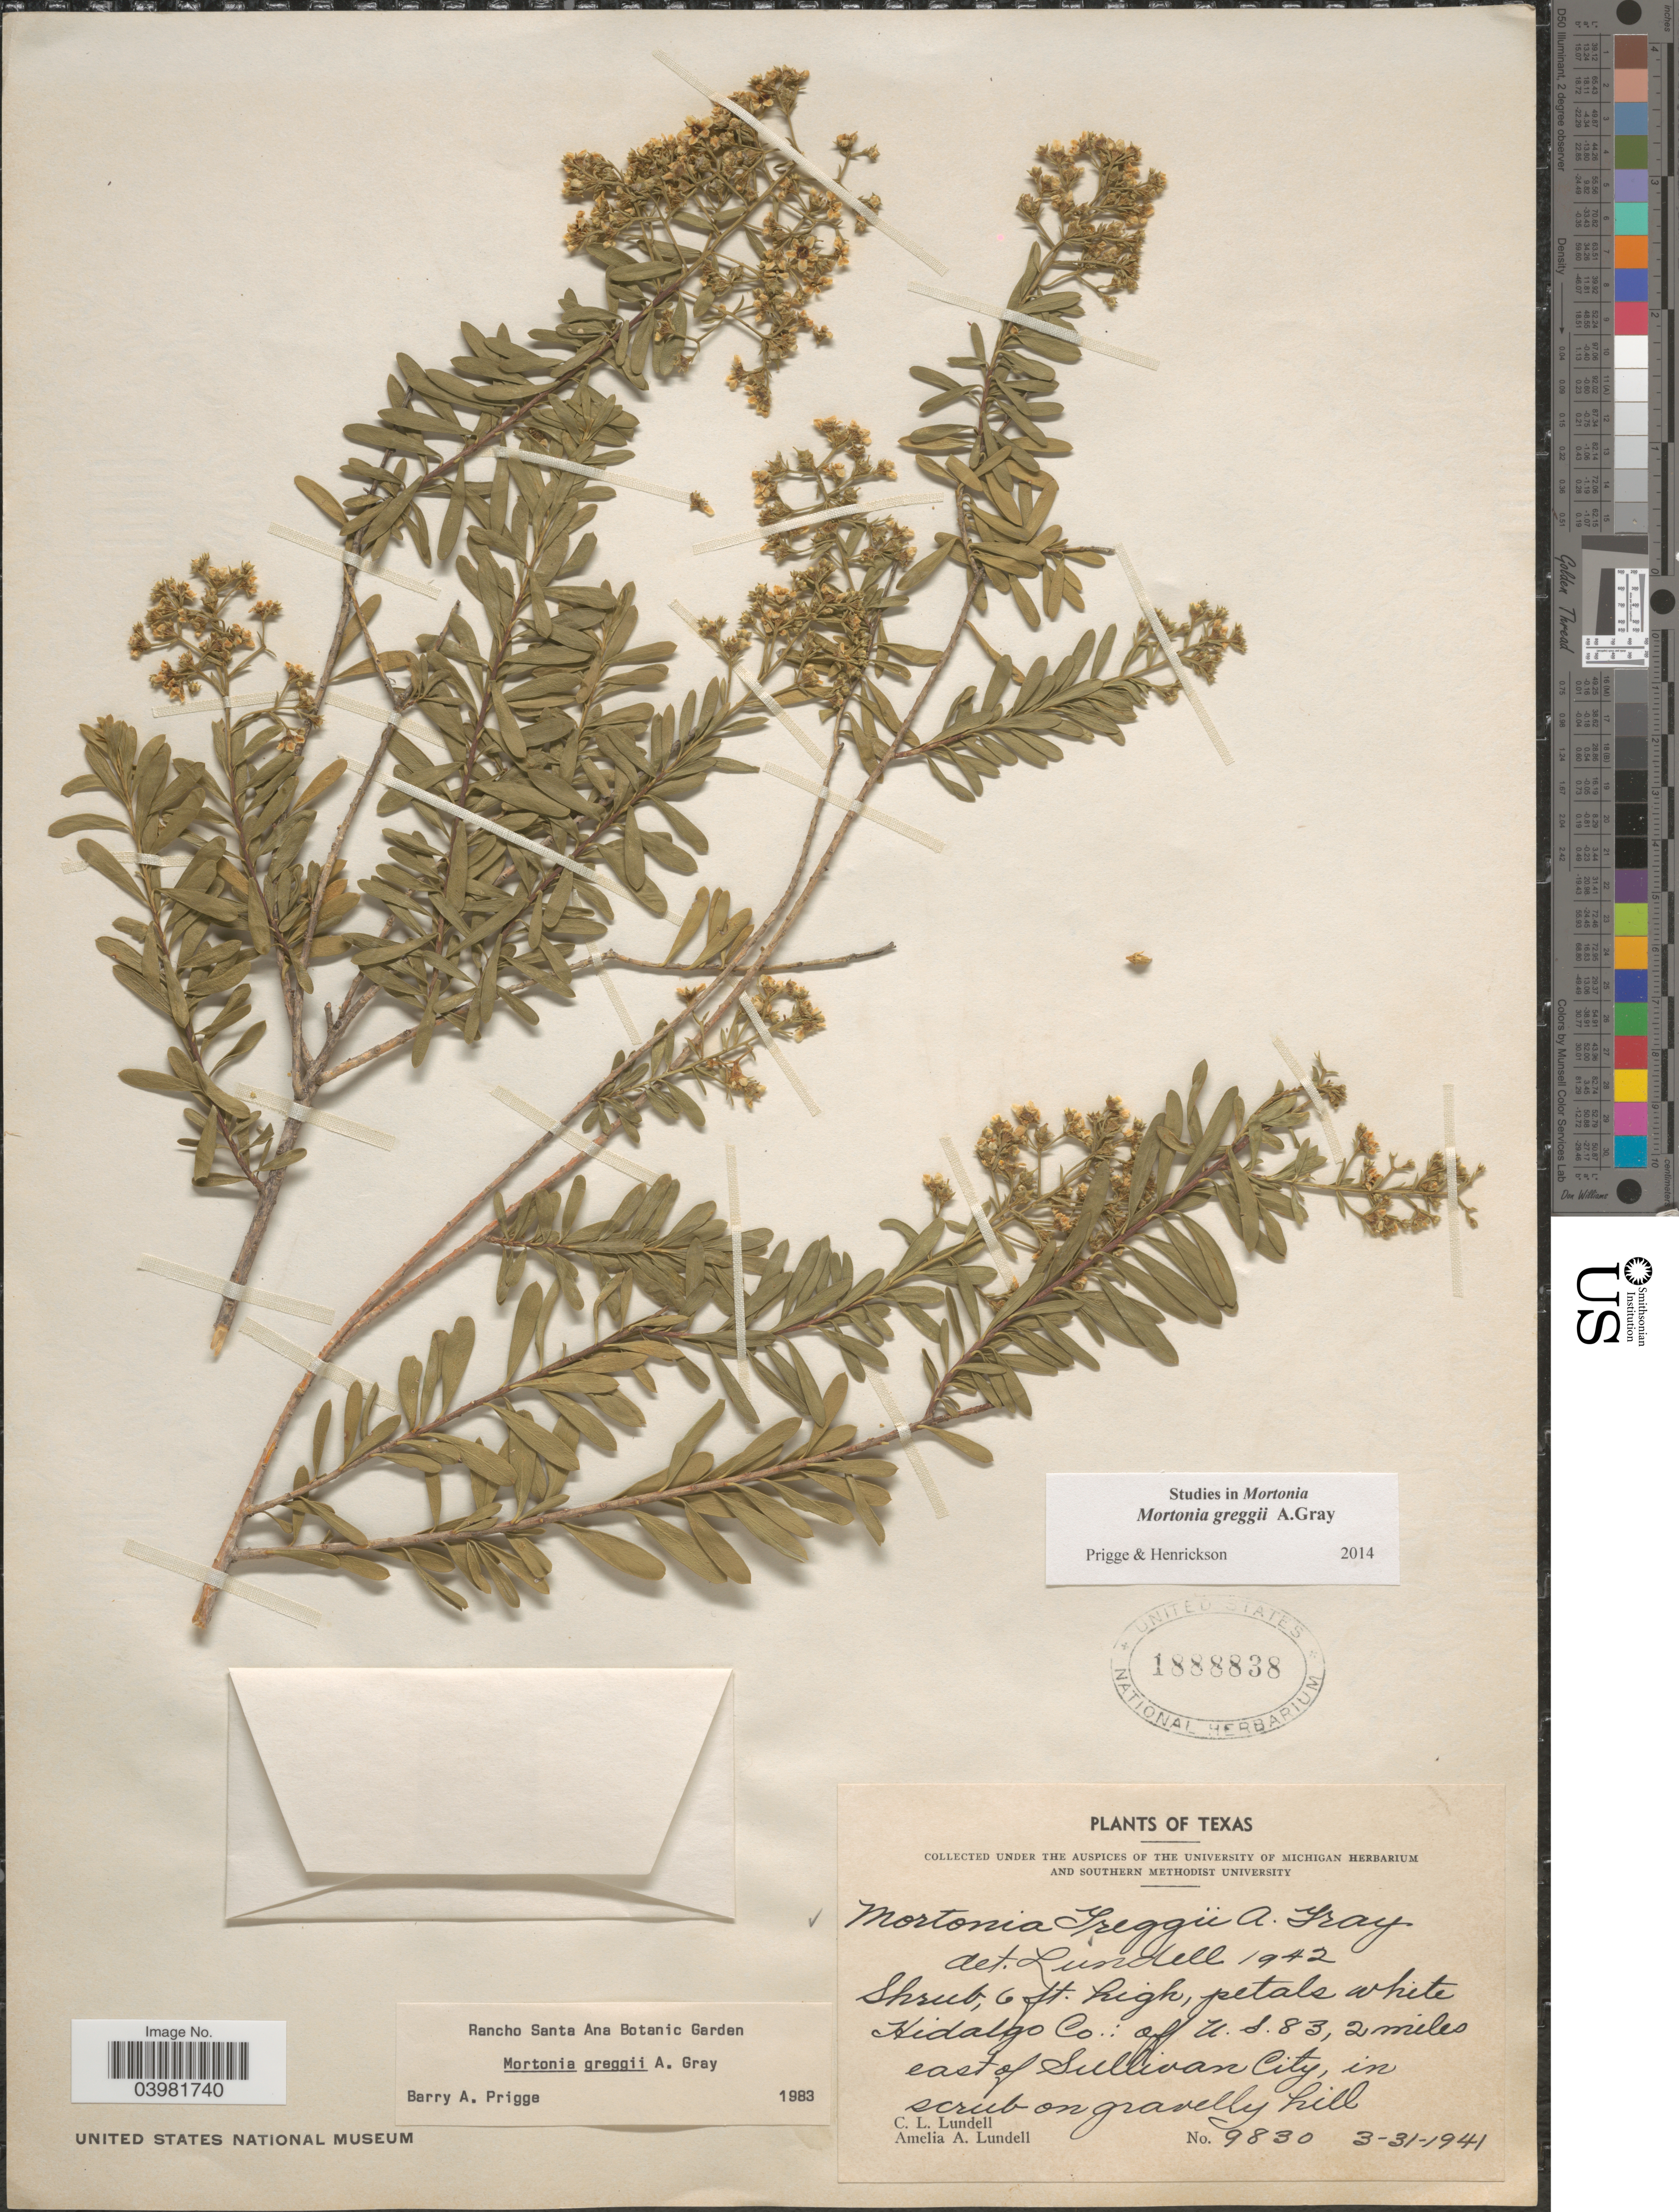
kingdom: Plantae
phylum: Tracheophyta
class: Magnoliopsida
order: Celastrales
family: Celastraceae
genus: Mortonia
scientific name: Mortonia greggii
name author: A. Gray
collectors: C. L. Lundell & A. A. Lundell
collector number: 9830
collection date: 1941-03-31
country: United States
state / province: Texas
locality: Hidalgo Co.: off U.S. 83, 2 miles east of Sullivan City.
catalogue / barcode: US 1888838